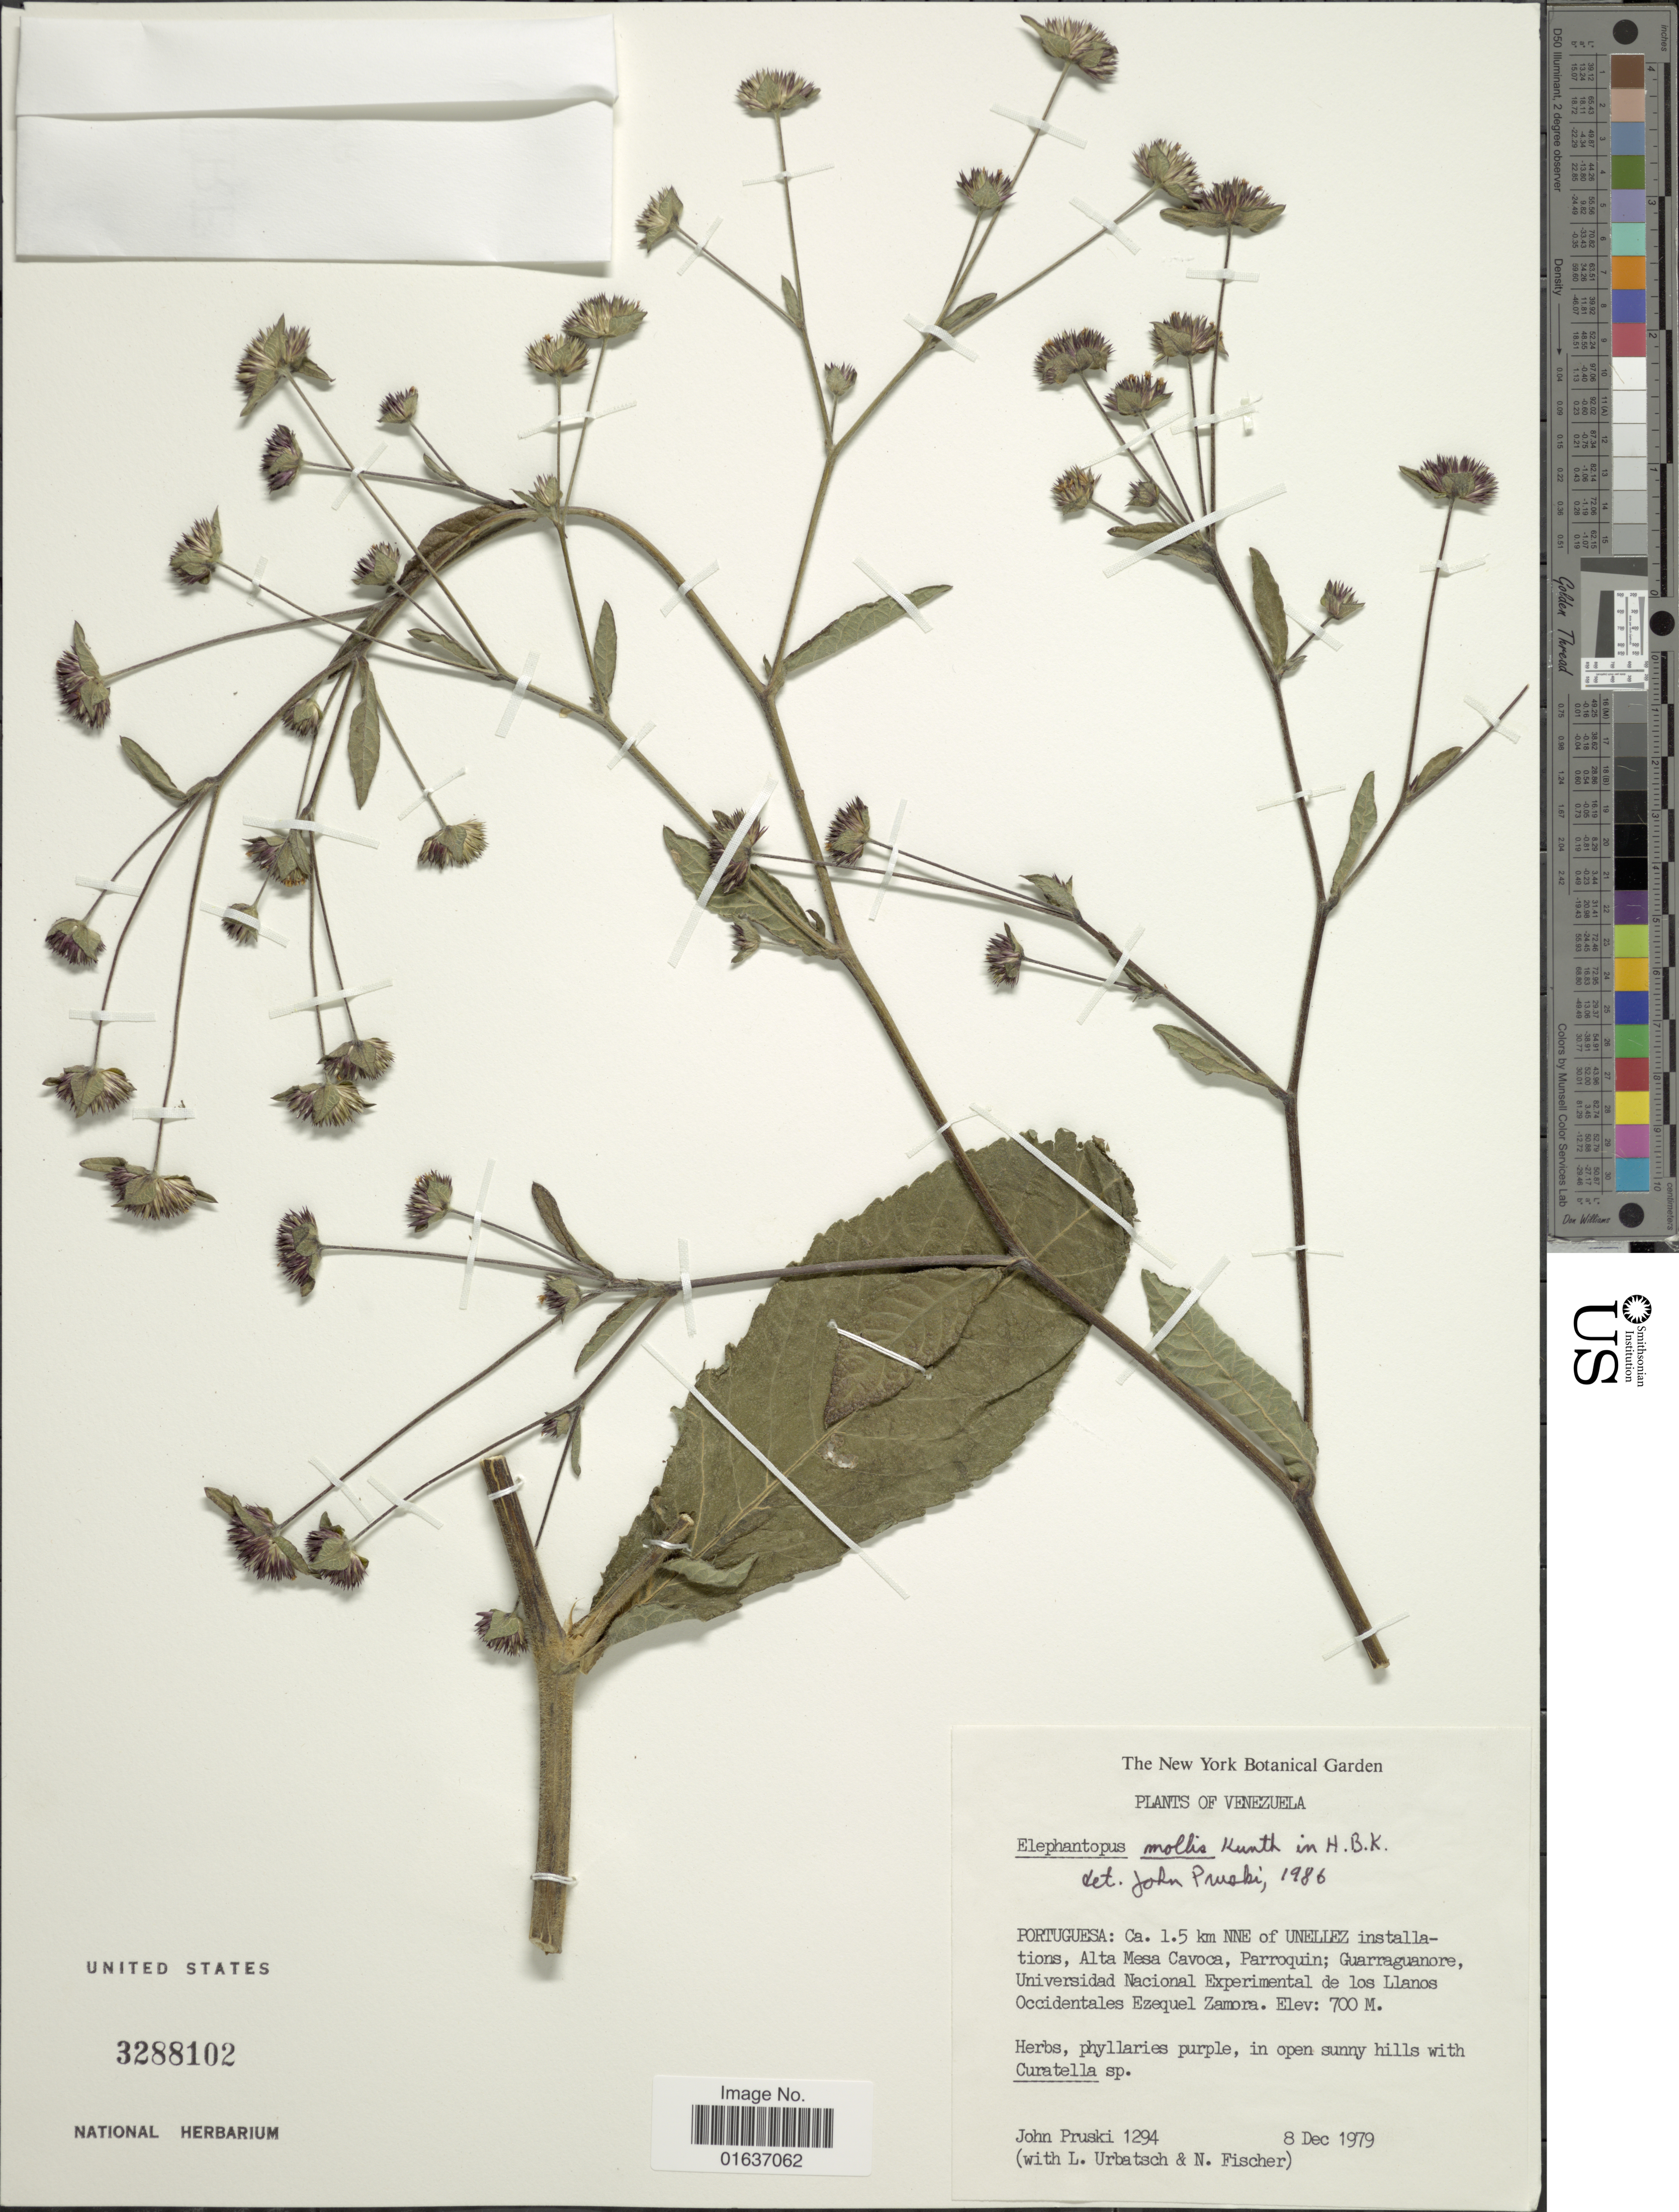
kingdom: Plantae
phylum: Tracheophyta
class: Magnoliopsida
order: Asterales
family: Asteraceae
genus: Elephantopus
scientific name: Elephantopus mollis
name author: Kunth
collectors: J. F. Pruski, L. E. Urbatsch & N. Fischer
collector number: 1294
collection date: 1979-12-08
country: Venezuela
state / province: Portuguesa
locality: Ca. 1.56 km NNE of Uneliez installations, Alta Mesa Cavoca, Parrpoquin; Guarraguanore, Universidad Nacional Experimental de los Llanos Occidentales Ezequel Zomora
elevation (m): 700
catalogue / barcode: US 3288102